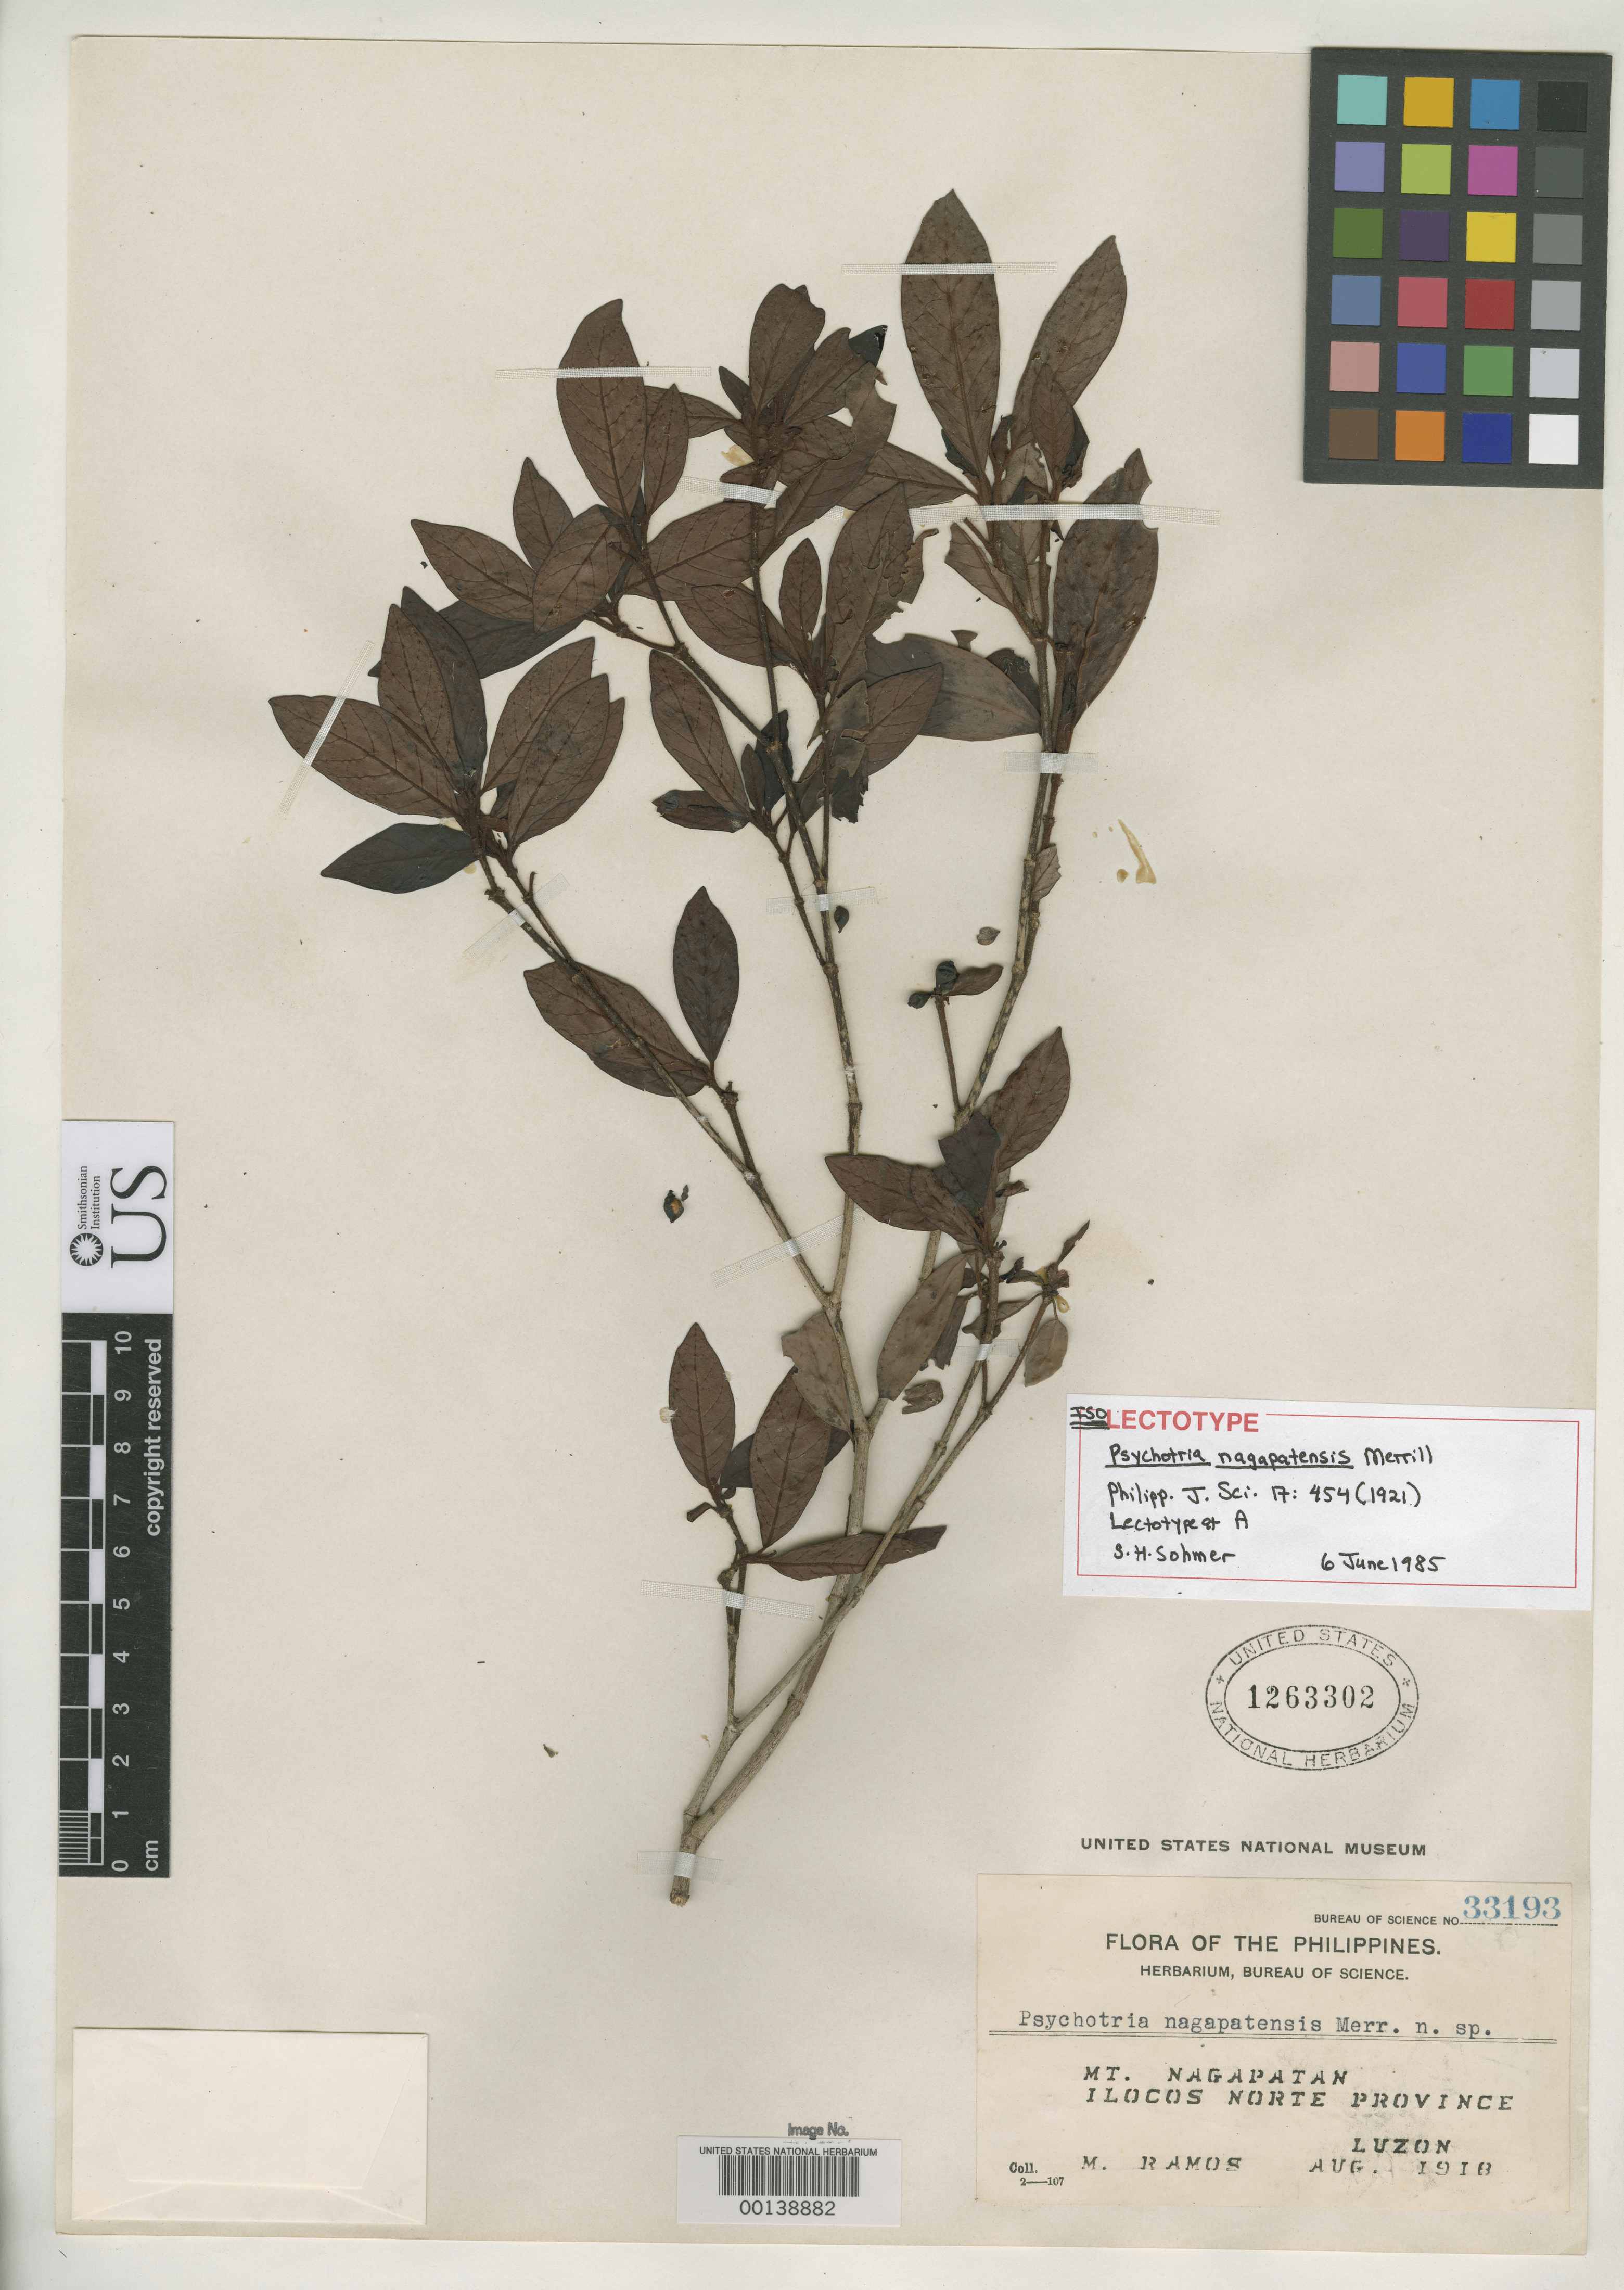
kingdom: Plantae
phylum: Tracheophyta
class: Magnoliopsida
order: Gentianales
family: Rubiaceae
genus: Psychotria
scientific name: Psychotria nagapatensis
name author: Merr.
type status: Isotype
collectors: M. Ramos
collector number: Bur. Sci. 33193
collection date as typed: Aug 1918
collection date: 1918-08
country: Philippines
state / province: Ilocos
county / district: Ilocos Norte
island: Luzon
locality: Mt. Nagapatan, Ilocos Norte Province.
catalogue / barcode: US 1263302